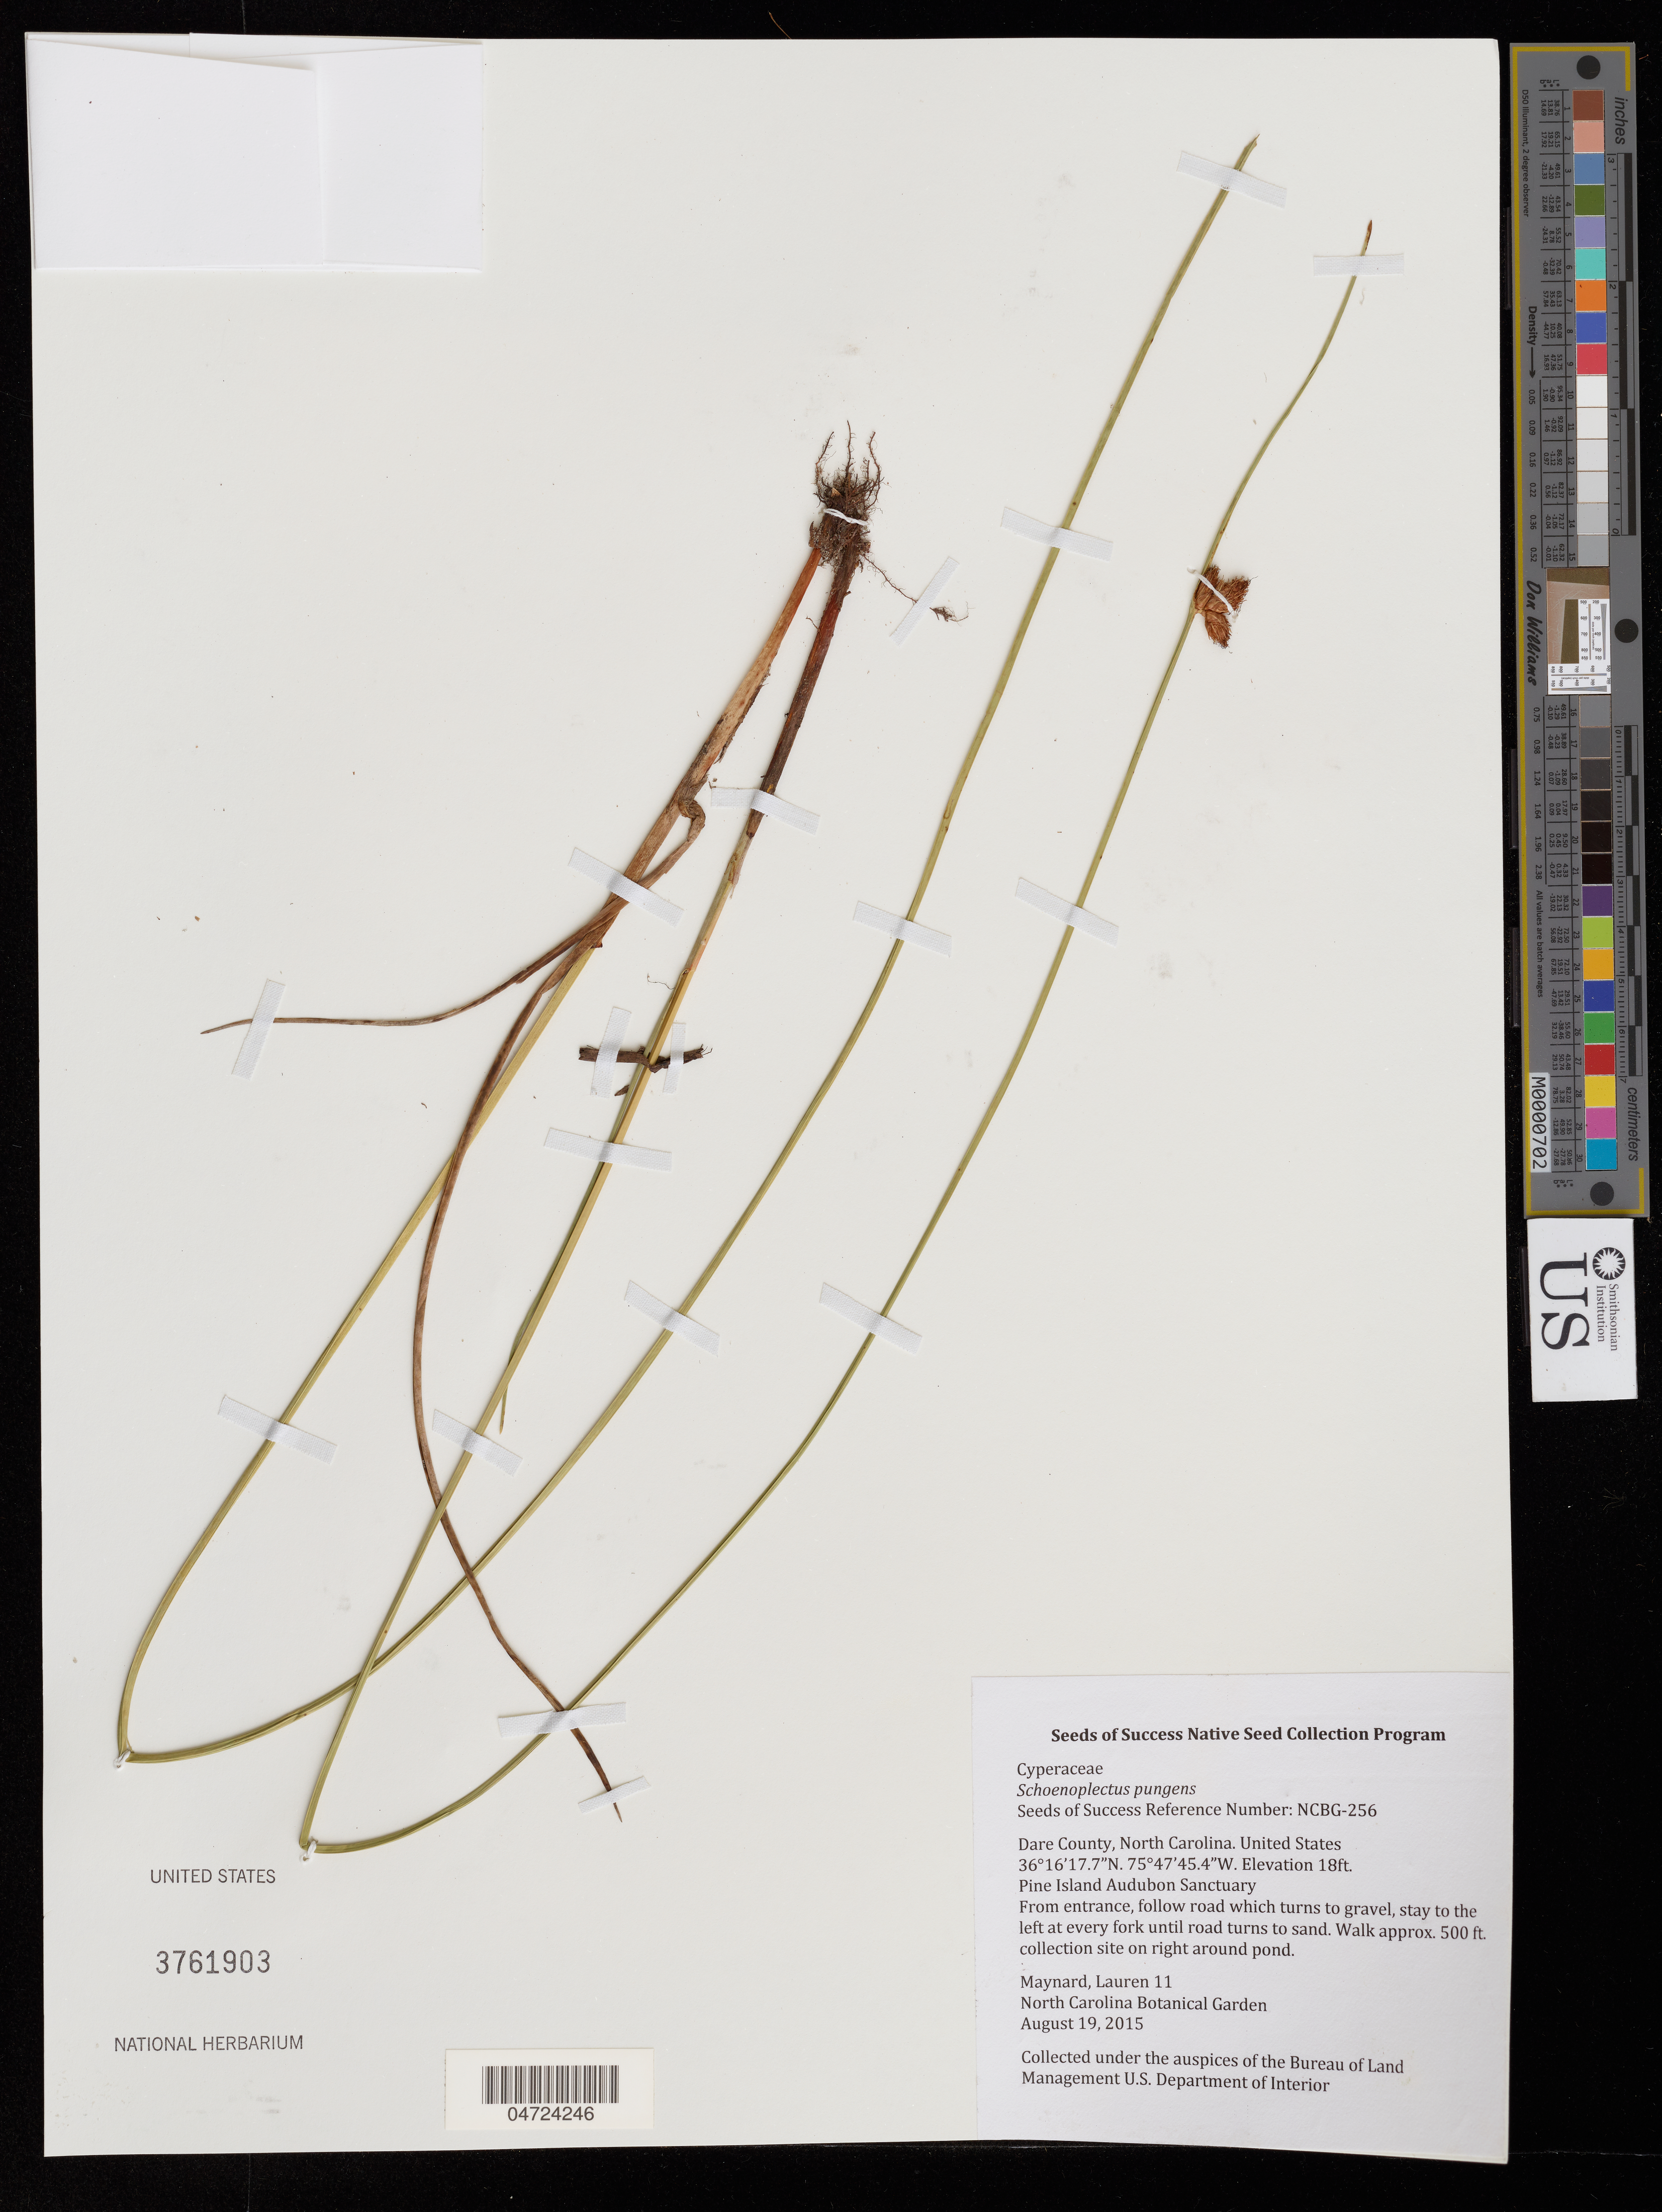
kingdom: Plantae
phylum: Tracheophyta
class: Liliopsida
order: Poales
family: Cyperaceae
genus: Schoenoplectus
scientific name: Schoenoplectus pungens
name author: (Vahl) Palla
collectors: L. Maynard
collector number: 11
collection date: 2015-08-19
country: United States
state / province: North Carolina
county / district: Dare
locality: Dare County. Pine Island Audubon Sanctuary. From entrance, follow road which turns to gravel, stay to the left at every fork until road turns to sand. Walk approx. 500 ft. collection site on right around pond.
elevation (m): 5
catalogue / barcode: US 3761903